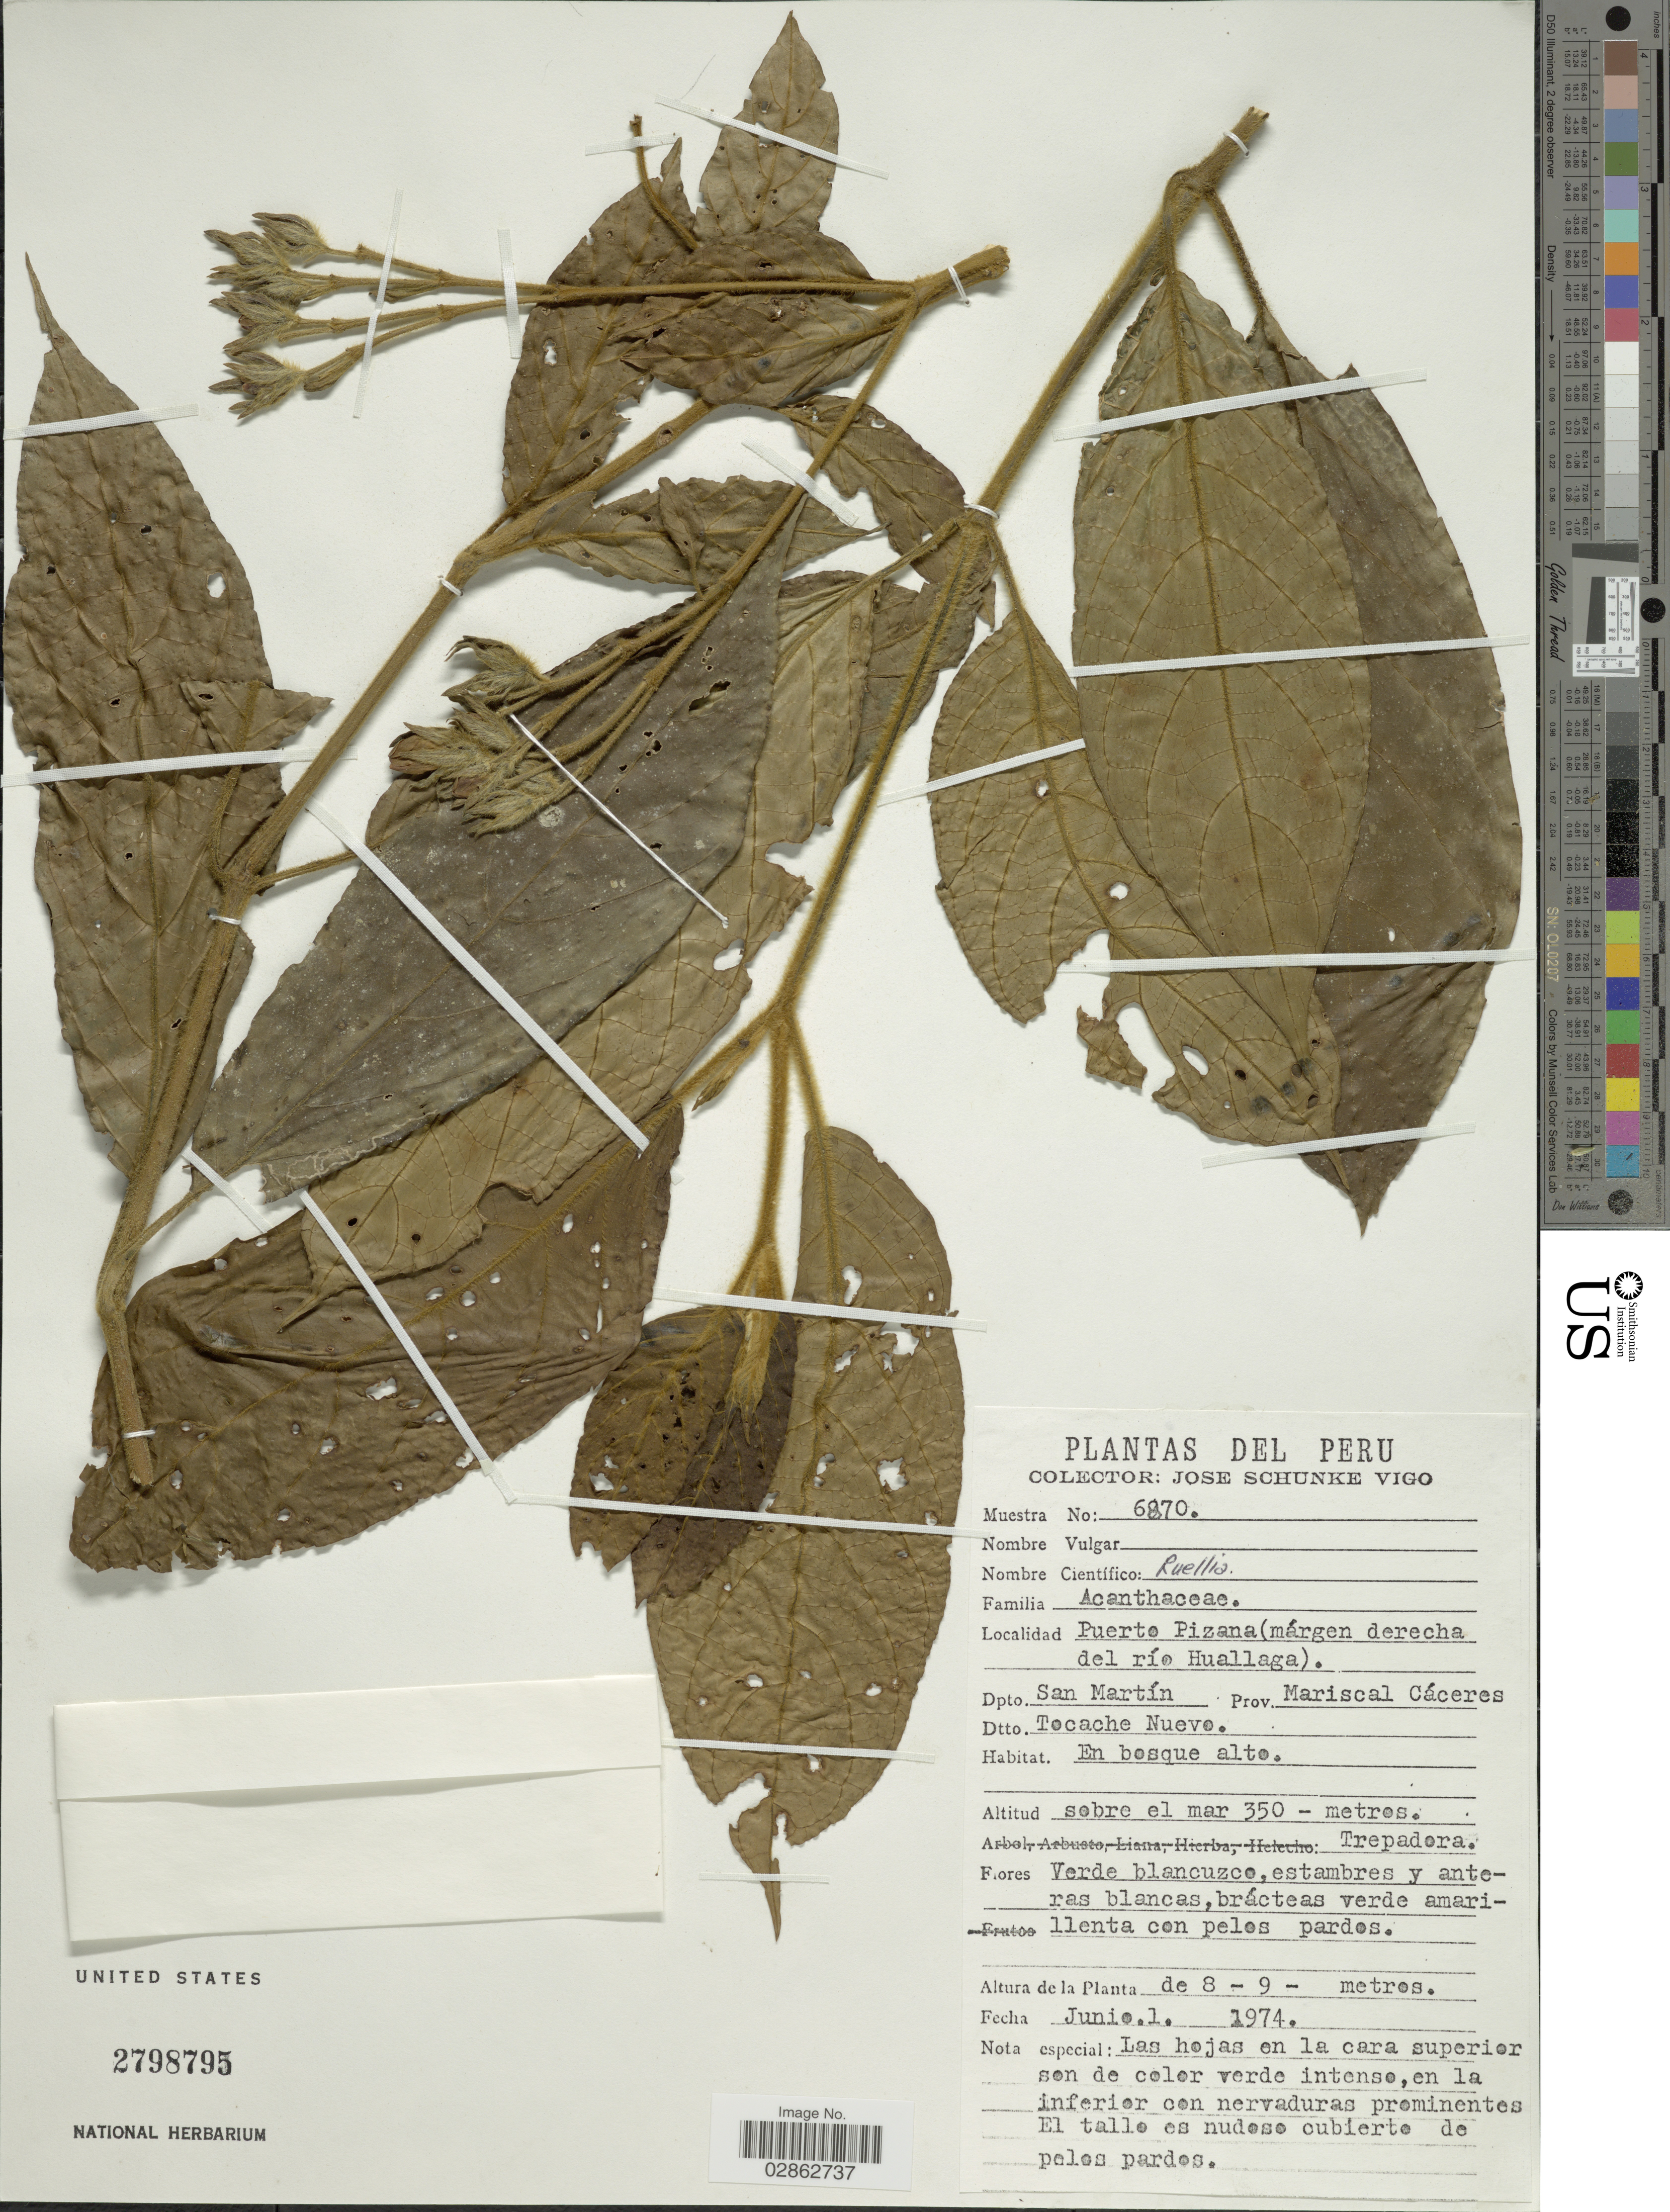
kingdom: Plantae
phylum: Tracheophyta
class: Magnoliopsida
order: Lamiales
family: Acanthaceae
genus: Ruellia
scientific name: Ruellia sp.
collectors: J. Schunke Vigo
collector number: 6870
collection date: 1974-06-01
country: Peru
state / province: San Martín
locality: Puerto Pizana (márgen derecha del río Huallaga). Dpto. San Martín. Prov. Mariscal Cáceres. Dtto. Tocache Nuevo.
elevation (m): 350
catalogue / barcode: US 2798795